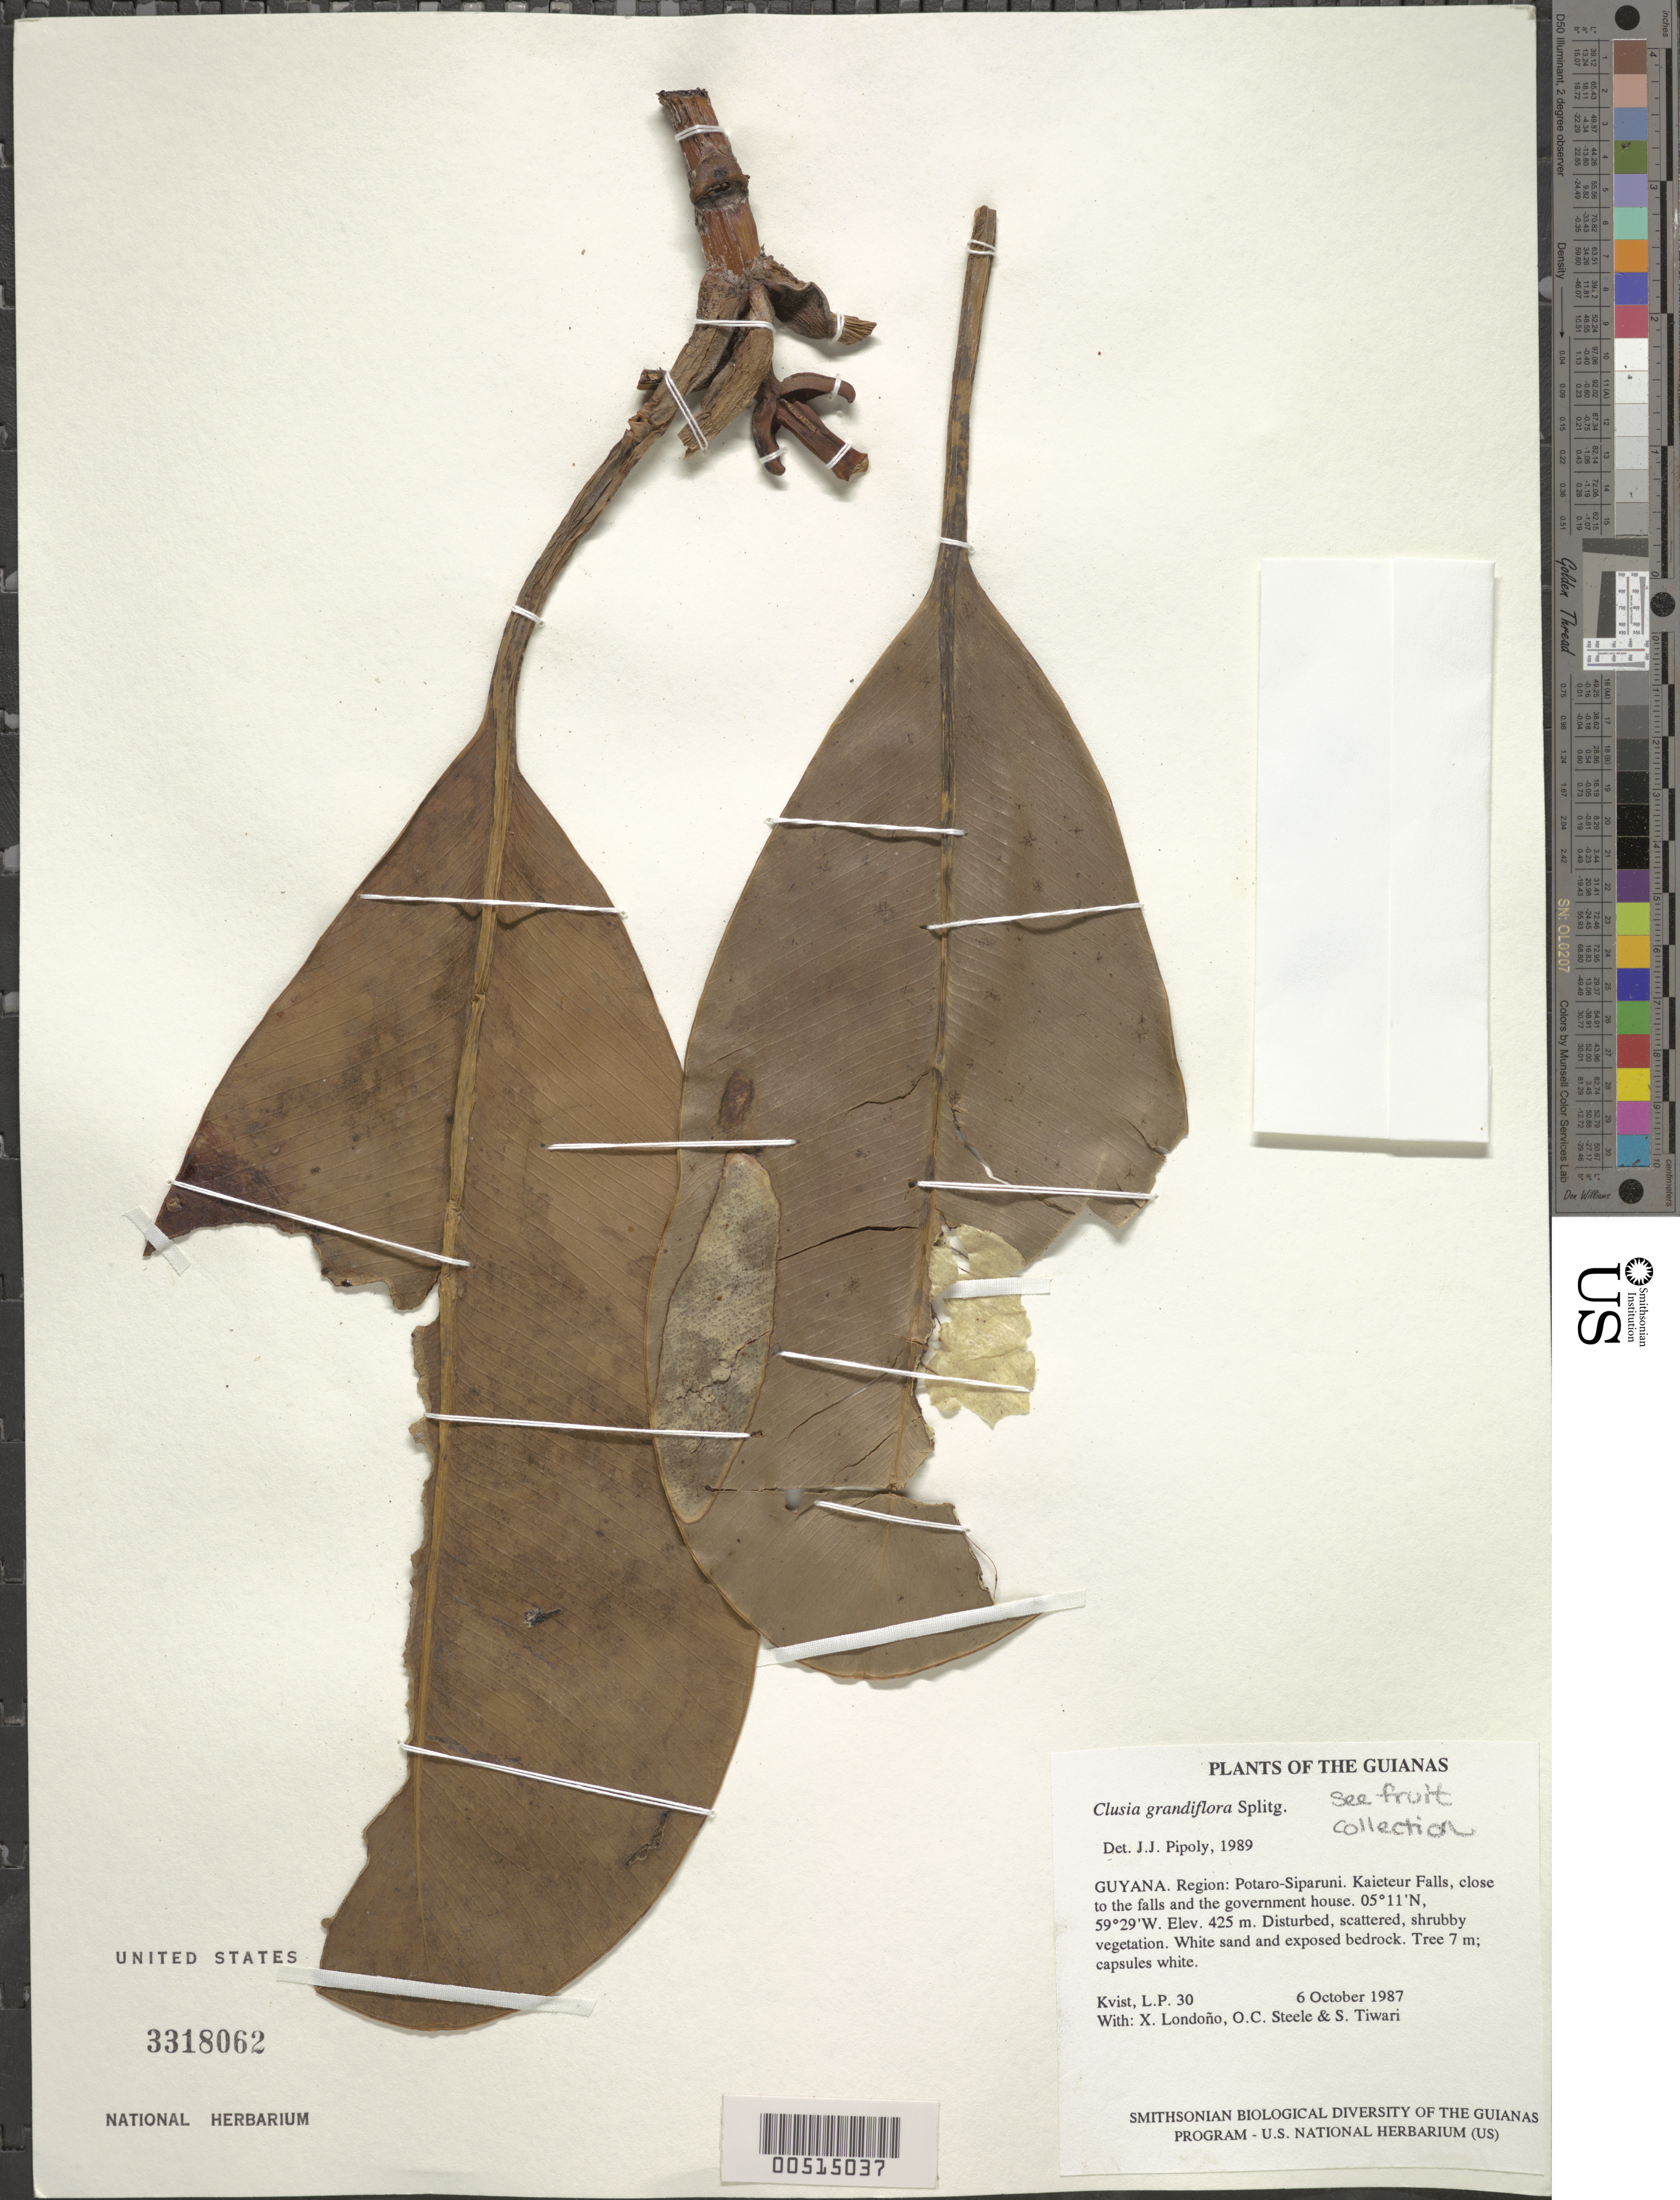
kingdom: Plantae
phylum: Tracheophyta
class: Magnoliopsida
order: Malpighiales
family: Clusiaceae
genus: Clusia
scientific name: Clusia grandiflora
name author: Splitg.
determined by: Pipoly, J. J., III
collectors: L. P. Kvist, X. Londoño, O. C. Steele & S. Tiwari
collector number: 30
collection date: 1987-10-06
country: Guyana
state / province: Potaro-Siparuni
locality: Region: Potaro-Siparuni. Kaieteur Falls, close to the falls and the government house.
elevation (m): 425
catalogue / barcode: US 3318062